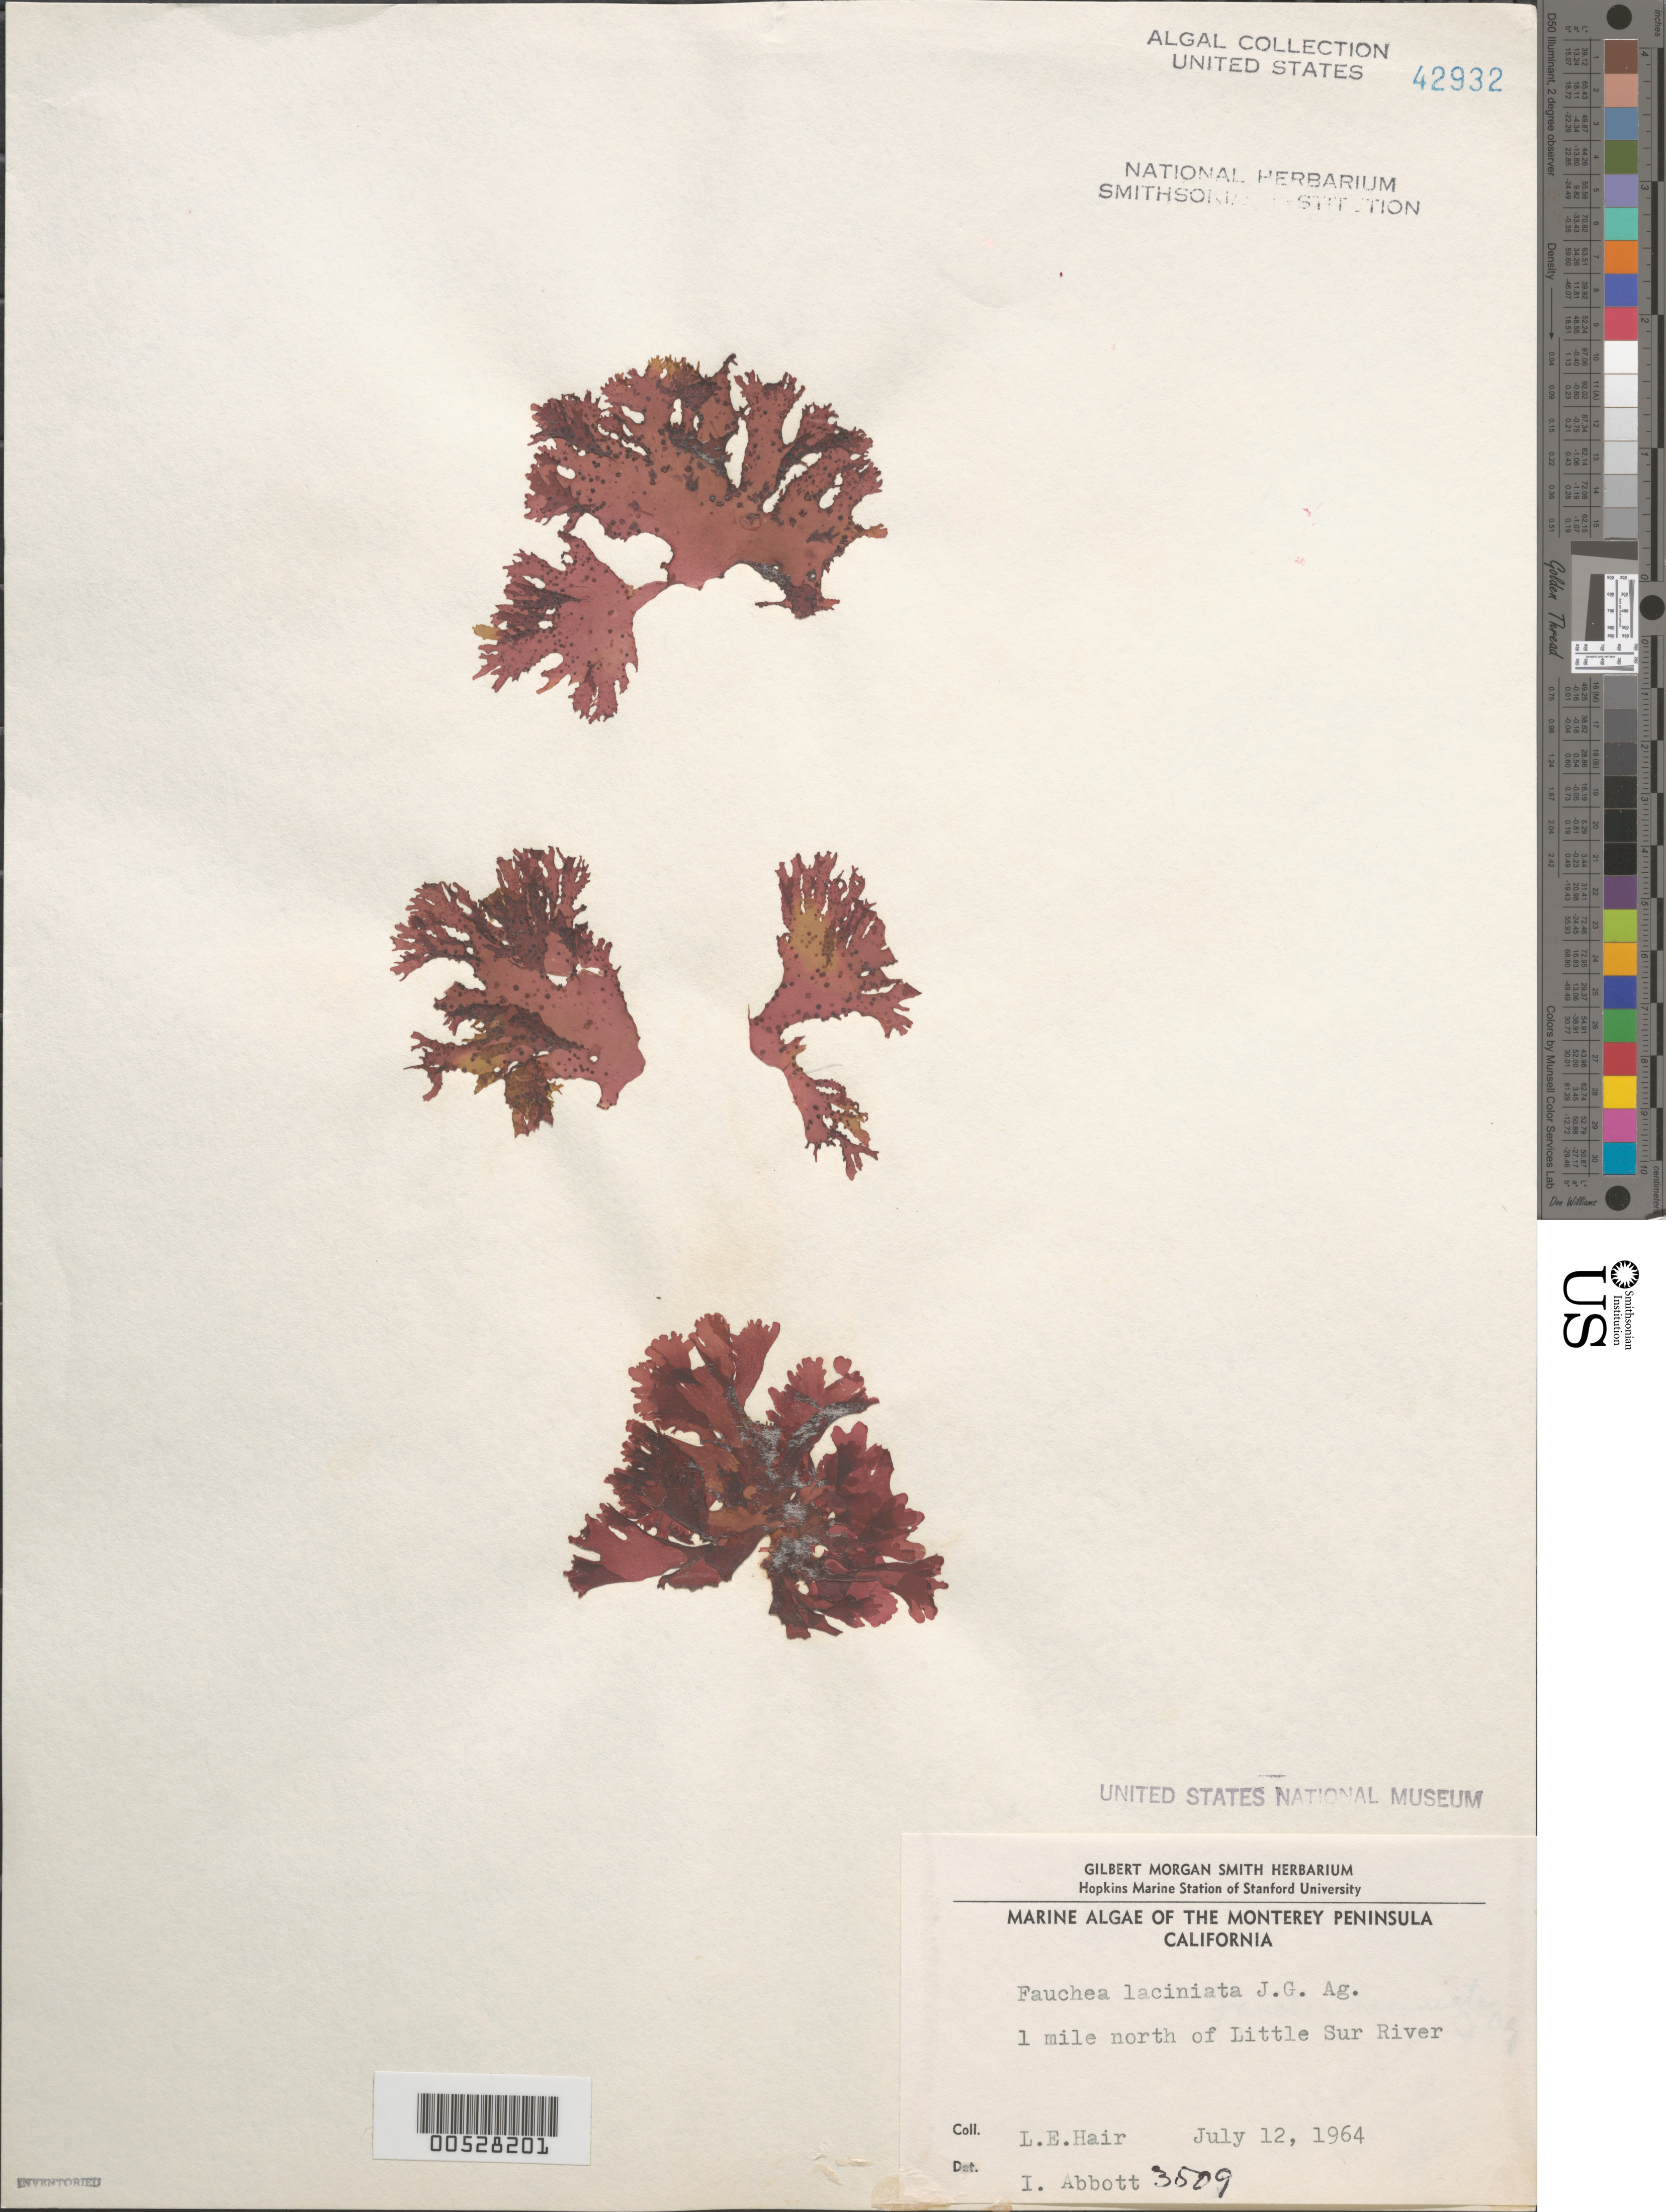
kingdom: Plantae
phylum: Rhodophyta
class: Florideophyceae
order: Rhodymeniales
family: Faucheaceae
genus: Gloiocladia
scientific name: Gloiocladia laciniata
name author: (J. Agardh) Rodríguez-Prieto & N. Sánchez in Rodríguez-Prieto et al.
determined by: Algae name updating Project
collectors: L. Hair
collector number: IAA 3509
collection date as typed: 12 Jul 1964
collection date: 1964-07-12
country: United States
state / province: California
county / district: Monterey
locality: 1 mile north of Little Sur River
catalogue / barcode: US 42932